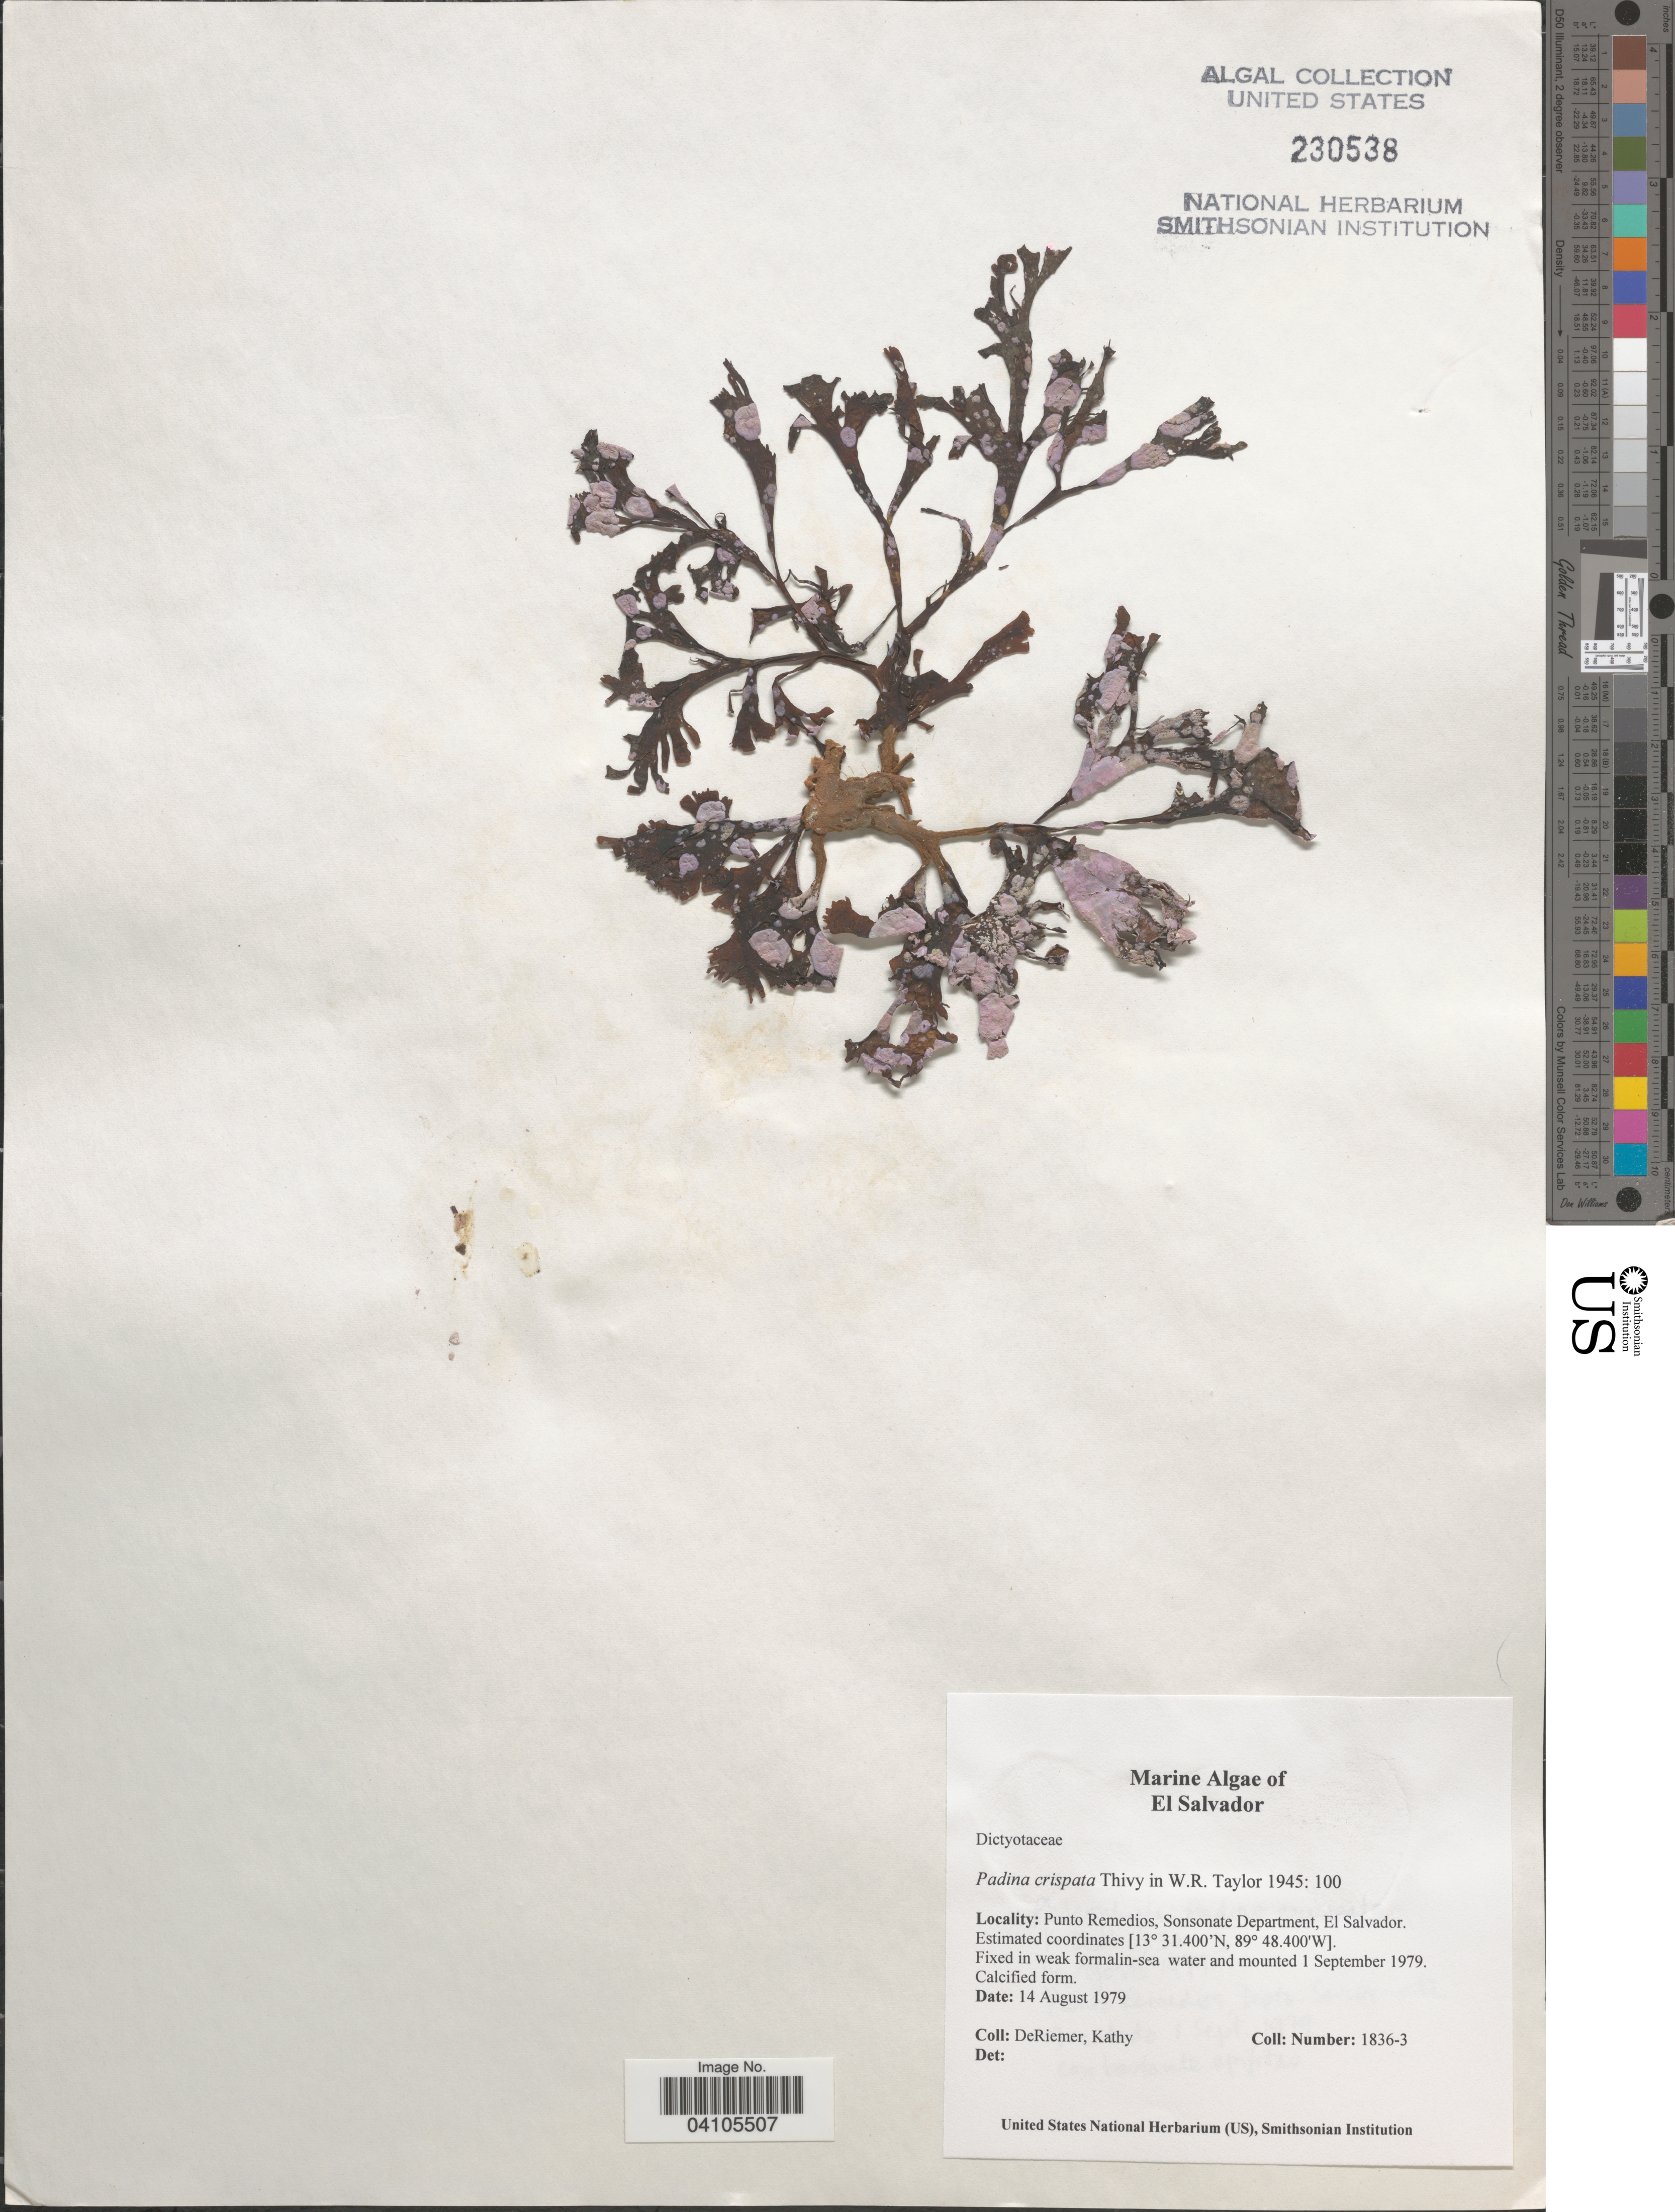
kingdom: Chromista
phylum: Ochrophyta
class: Phaeophyceae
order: Dictyotales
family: Dictyotaceae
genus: Padina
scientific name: Padina crispata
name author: Thivy in W.R. Taylor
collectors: K. DeRiemer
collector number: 1836-3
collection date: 1979-08-14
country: El Salvador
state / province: Sonsonate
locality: Punto Remedios, Sonsonate Department.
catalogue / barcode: US 230538